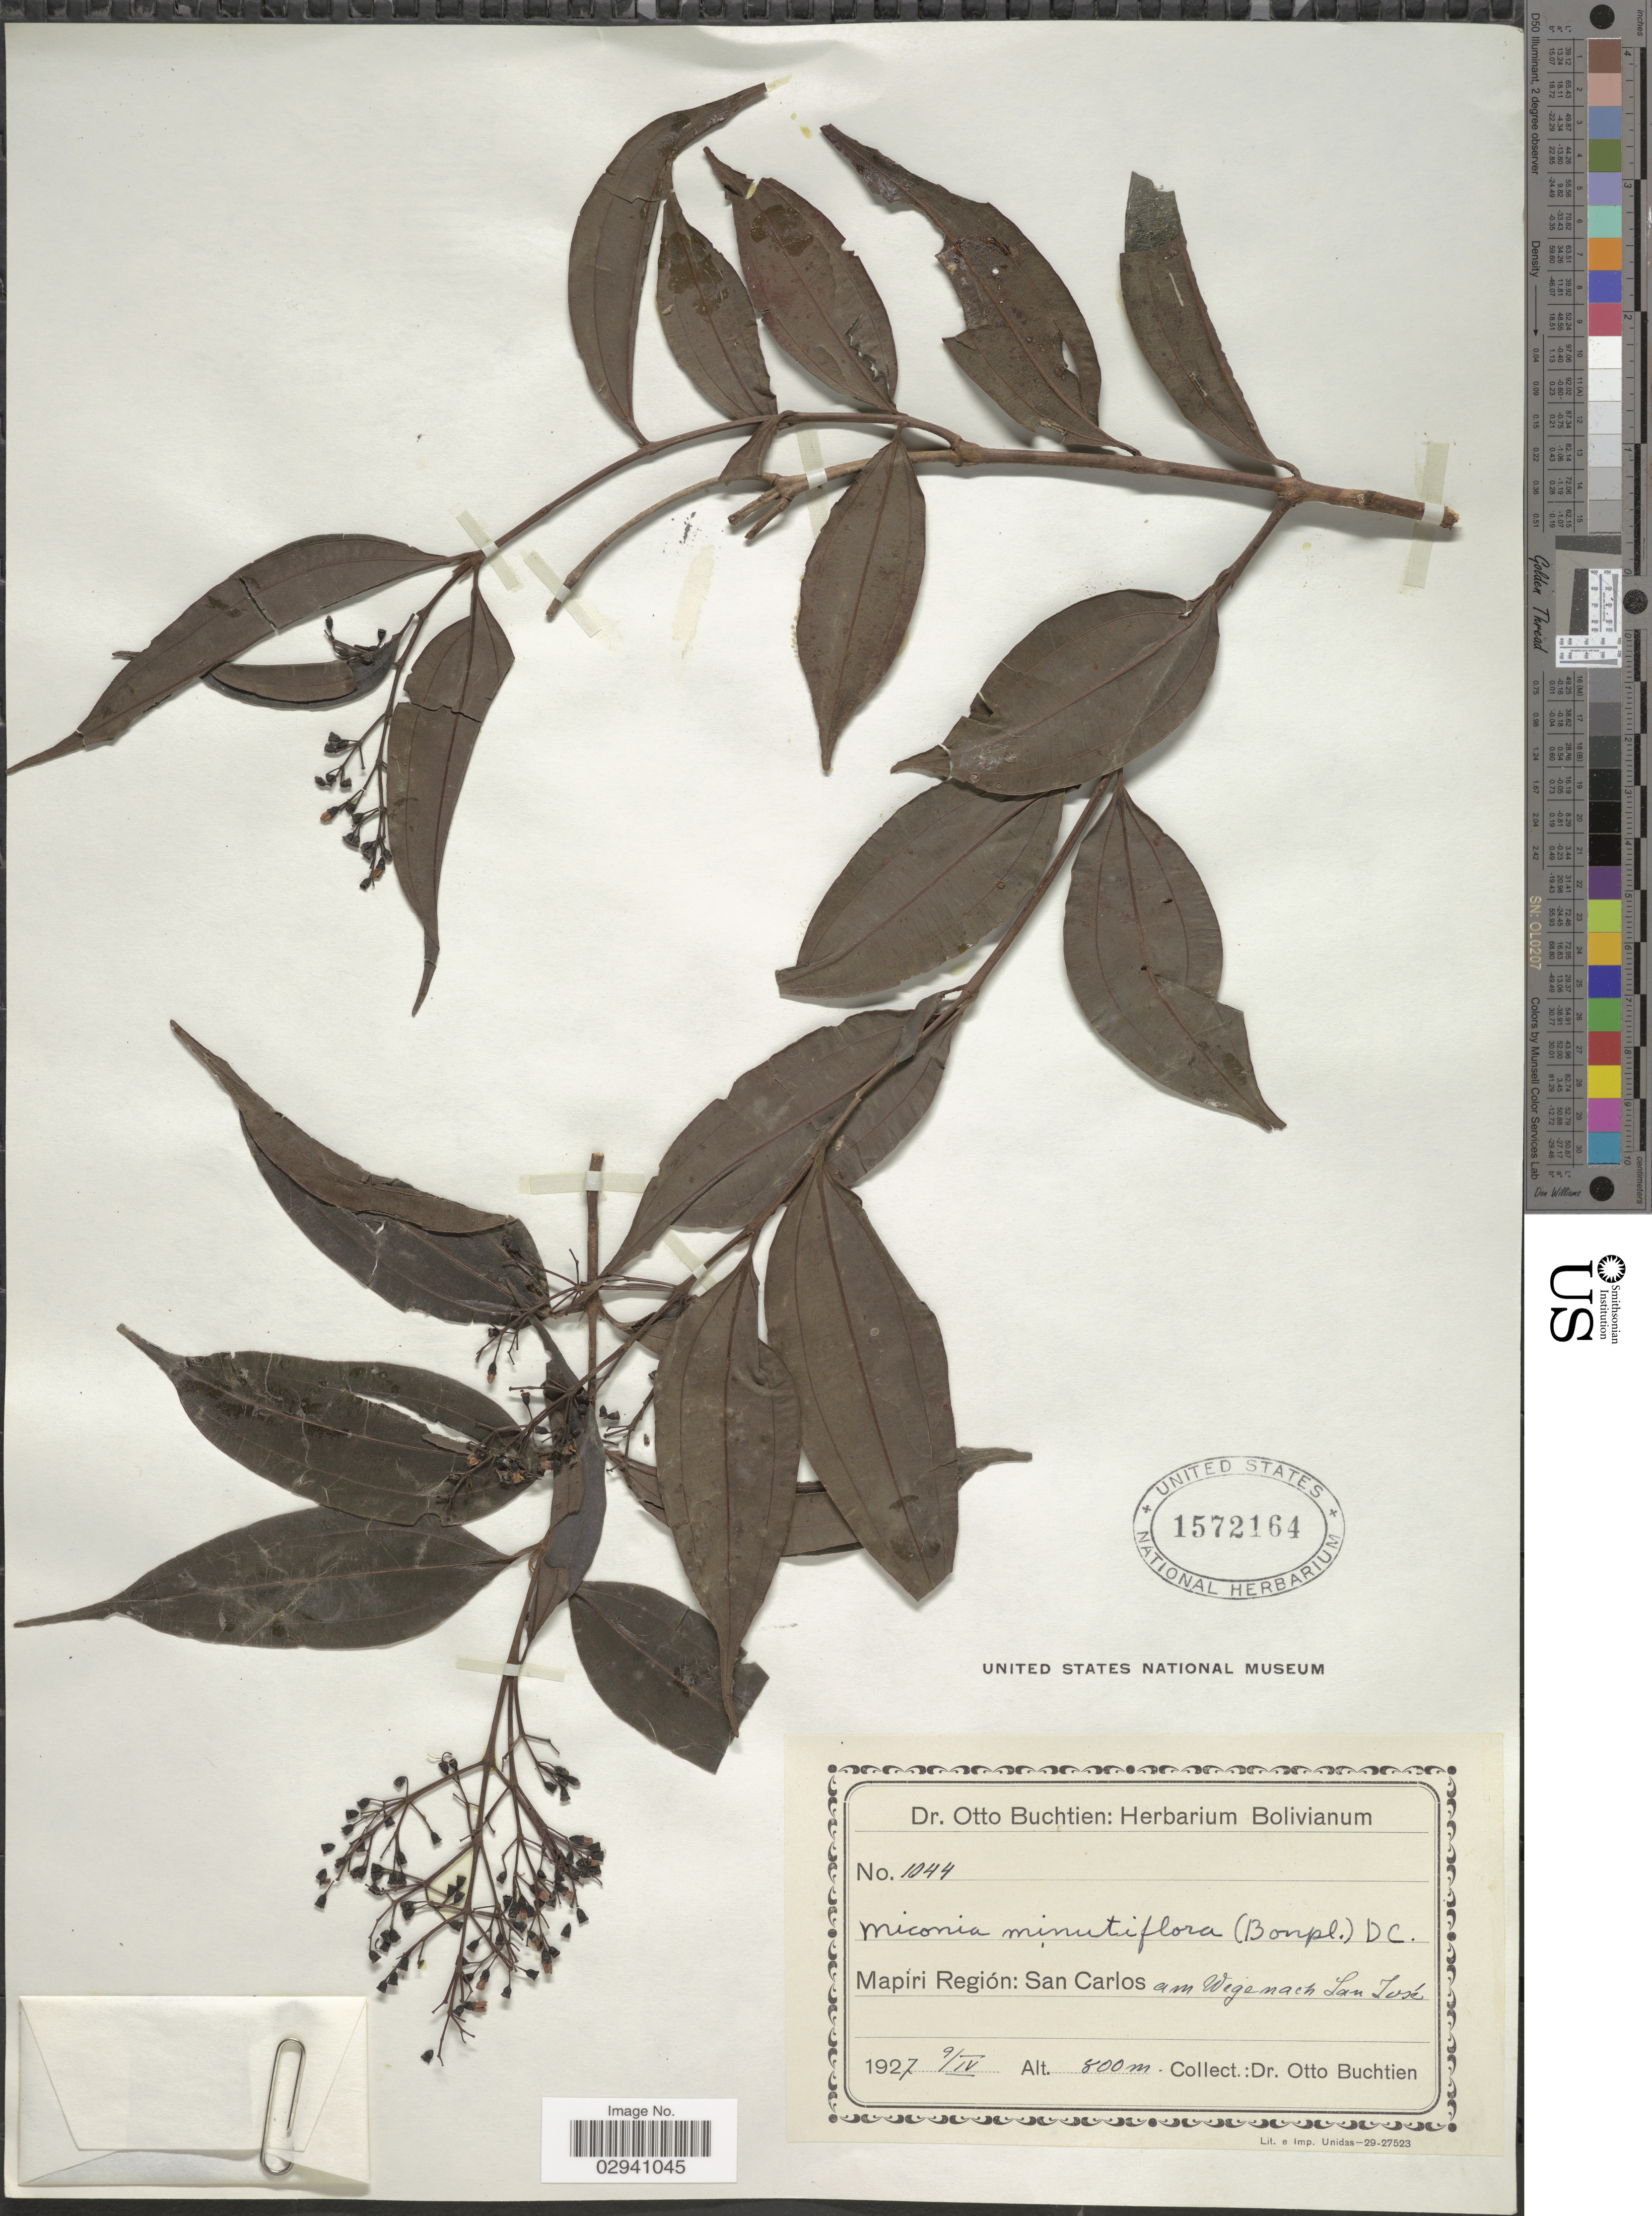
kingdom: Plantae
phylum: Tracheophyta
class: Magnoliopsida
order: Myrtales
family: Melastomataceae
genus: Miconia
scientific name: Miconia minutiflora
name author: (Bonpl.) DC.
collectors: O. Buchtien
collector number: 1044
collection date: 1927-04-09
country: Bolivia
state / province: La Paz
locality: Mapiri Región: San Carlos am Wegenach San José.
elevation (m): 800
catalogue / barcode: US 1572164